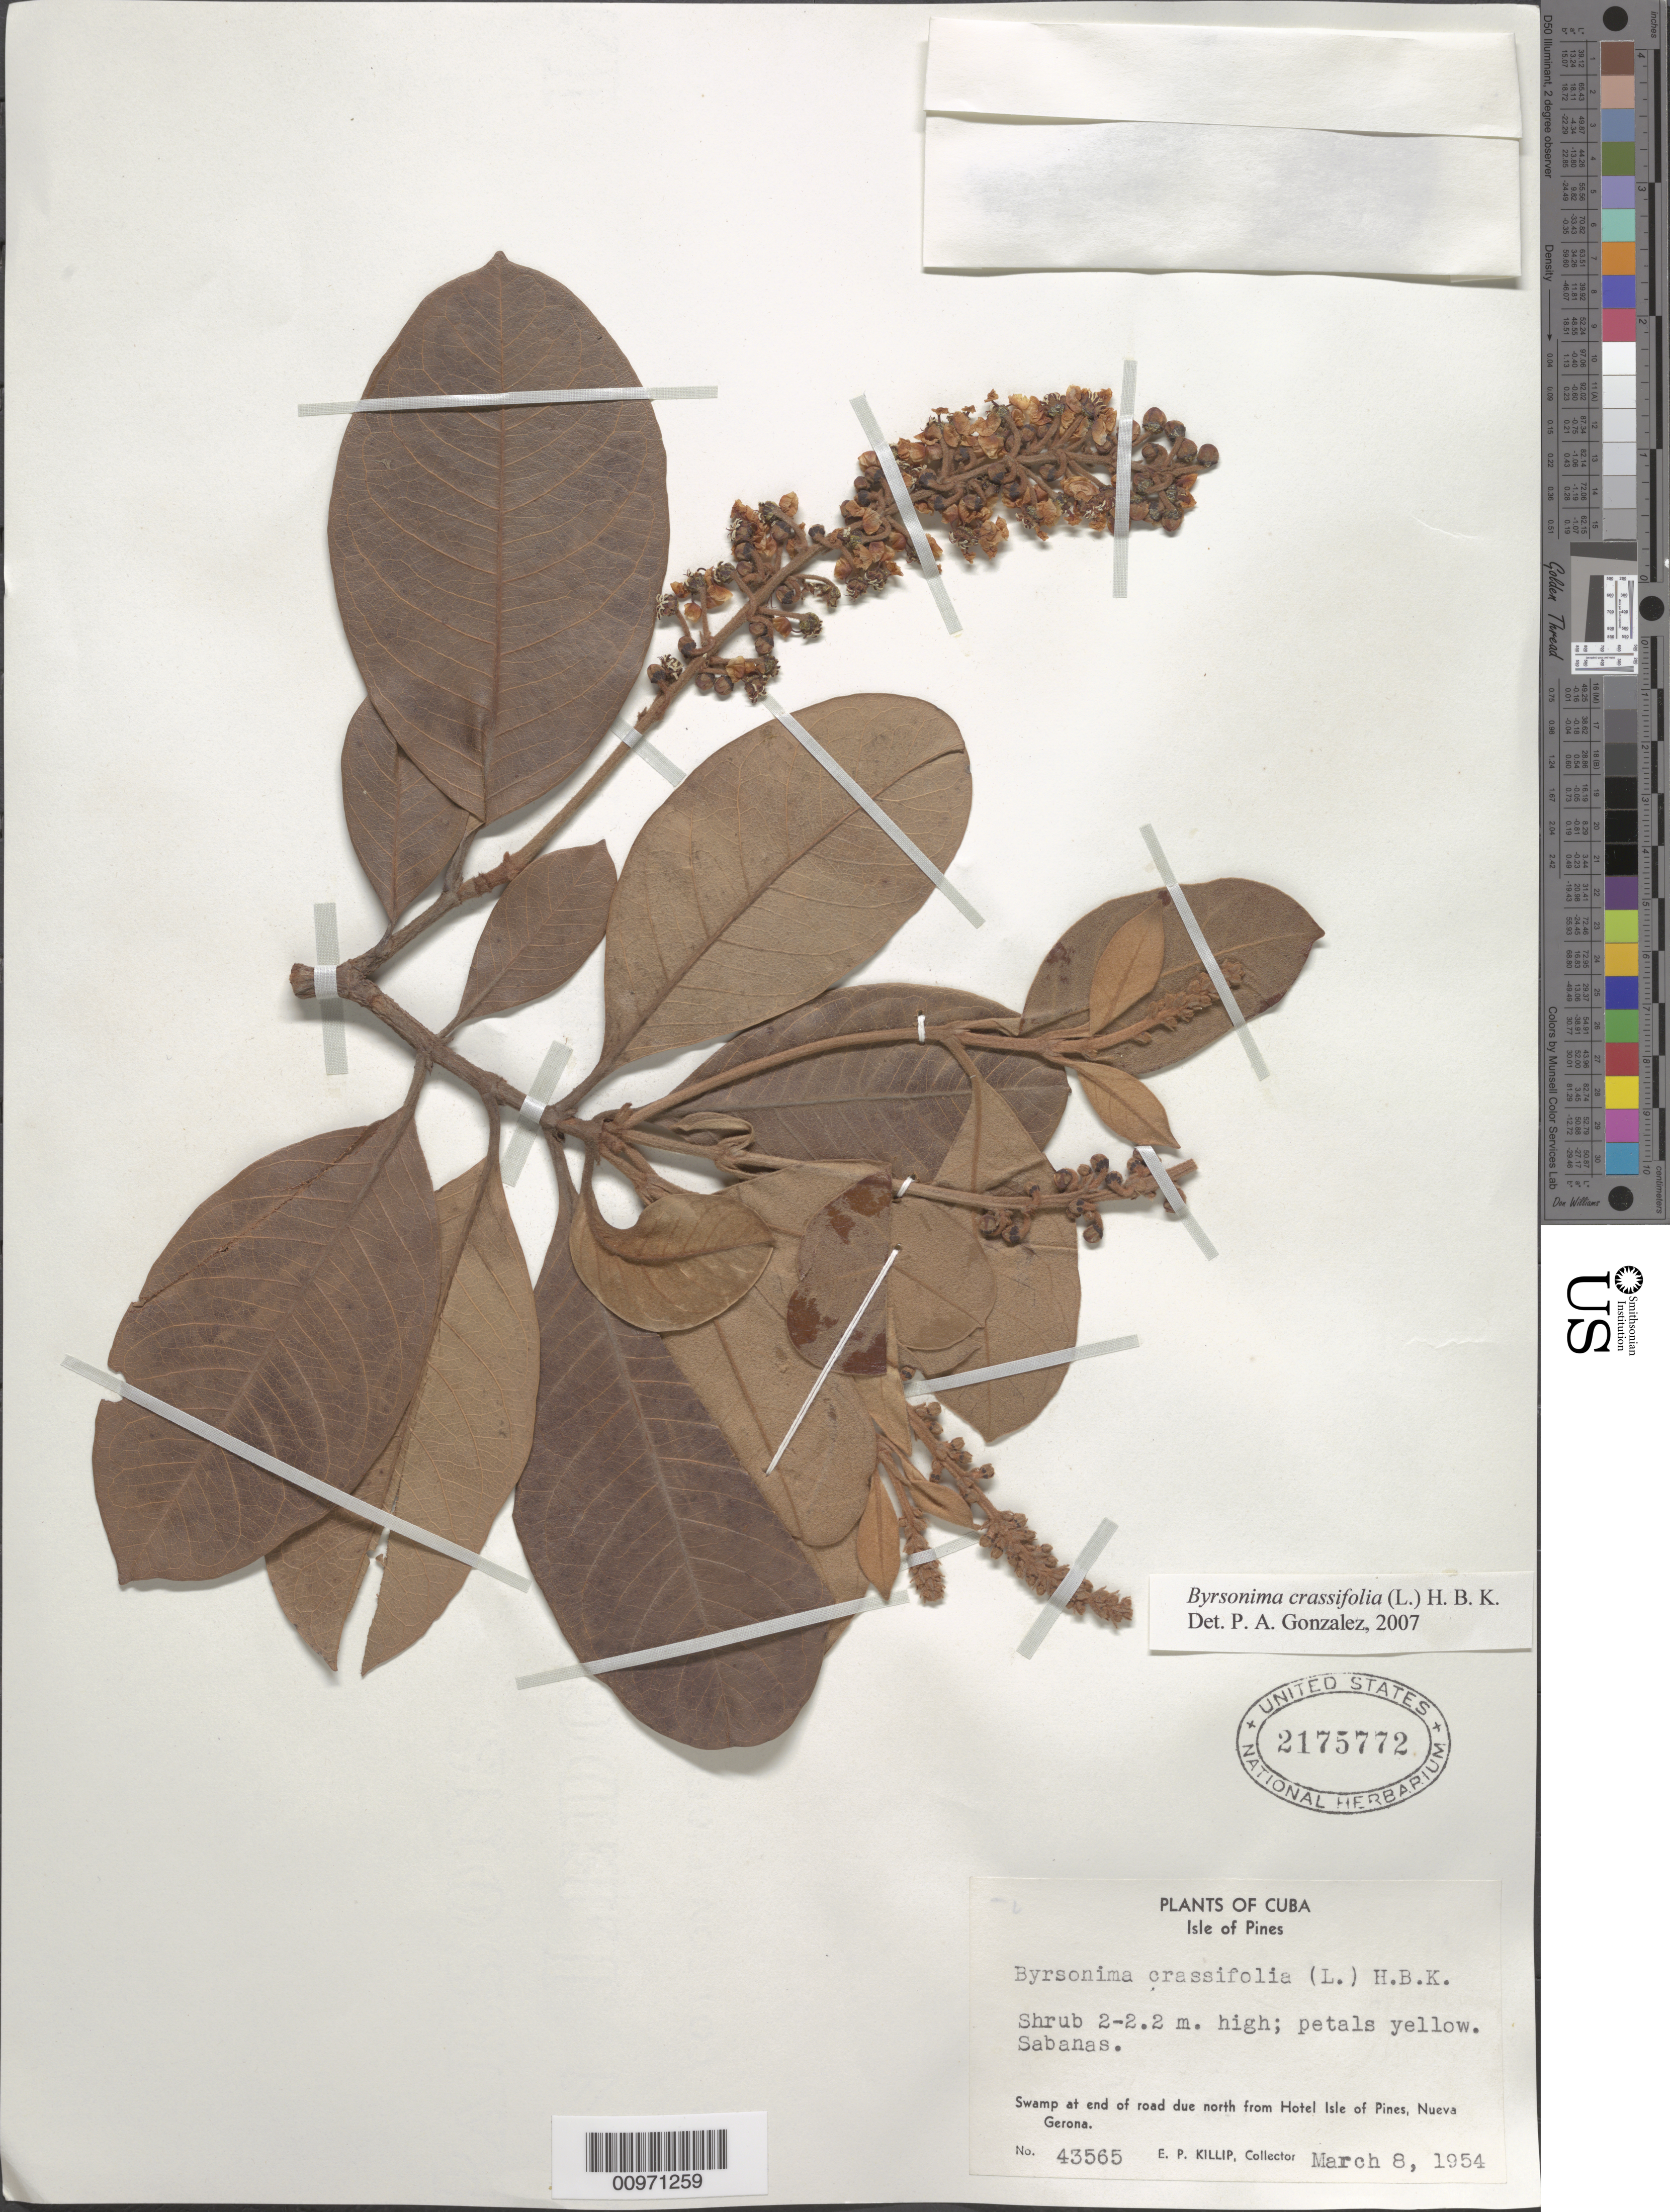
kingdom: Plantae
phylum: Tracheophyta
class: Magnoliopsida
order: Malpighiales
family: Malpighiaceae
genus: Byrsonima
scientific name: Byrsonima crassifolia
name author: (L.) Kunth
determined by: González, P. A.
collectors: E. P. Killip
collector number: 43565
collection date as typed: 08 Mar 1954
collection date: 1954-03-08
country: Cuba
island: Isla de la Juventud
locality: Nueva Gerona, end of road due north from Hotel Isle of Pines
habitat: Sabanas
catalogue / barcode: US 2175772